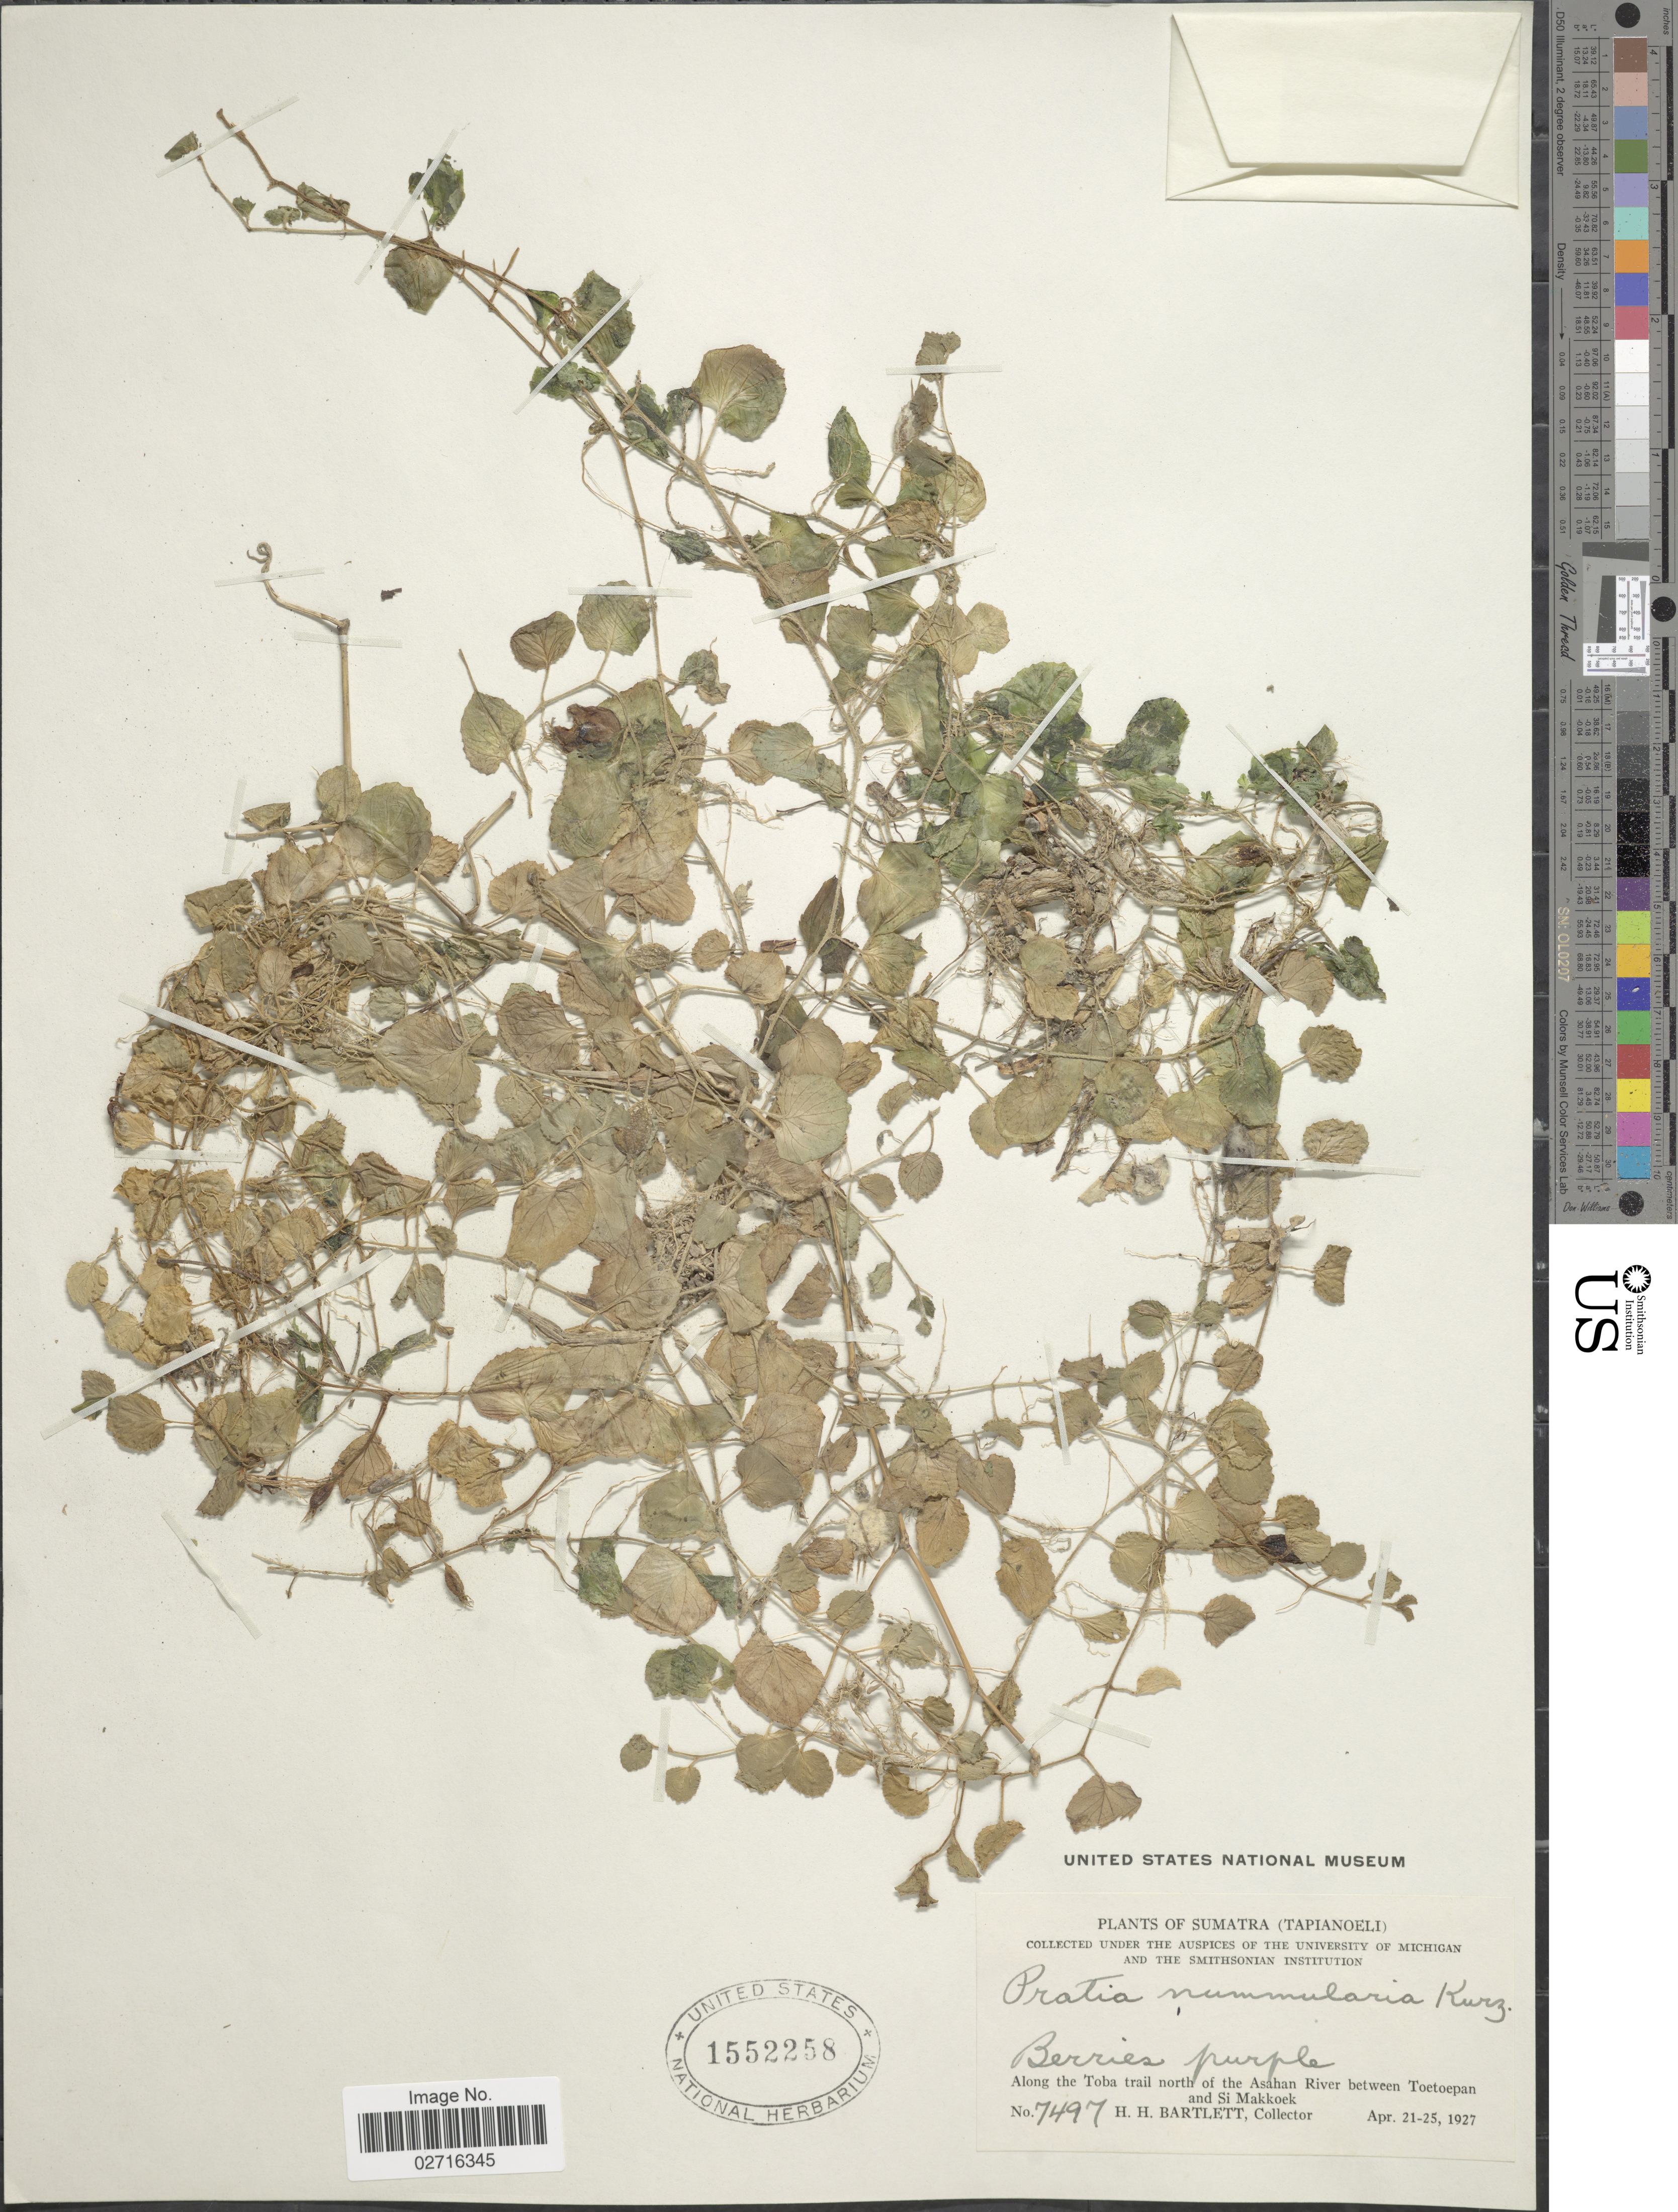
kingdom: Plantae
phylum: Tracheophyta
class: Magnoliopsida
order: Asterales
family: Campanulaceae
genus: Pratia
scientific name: Pratia nummularia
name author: (Lam.) A. Braun & Asch.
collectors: H. H. Bartlett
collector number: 7497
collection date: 1927-04-21/1927-04-25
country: Indonesia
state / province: Sumatra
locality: (Tapianoeli), Along the Toba trail north of the Asahan River between Toetoepan and Si Makkoek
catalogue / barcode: US 1552258